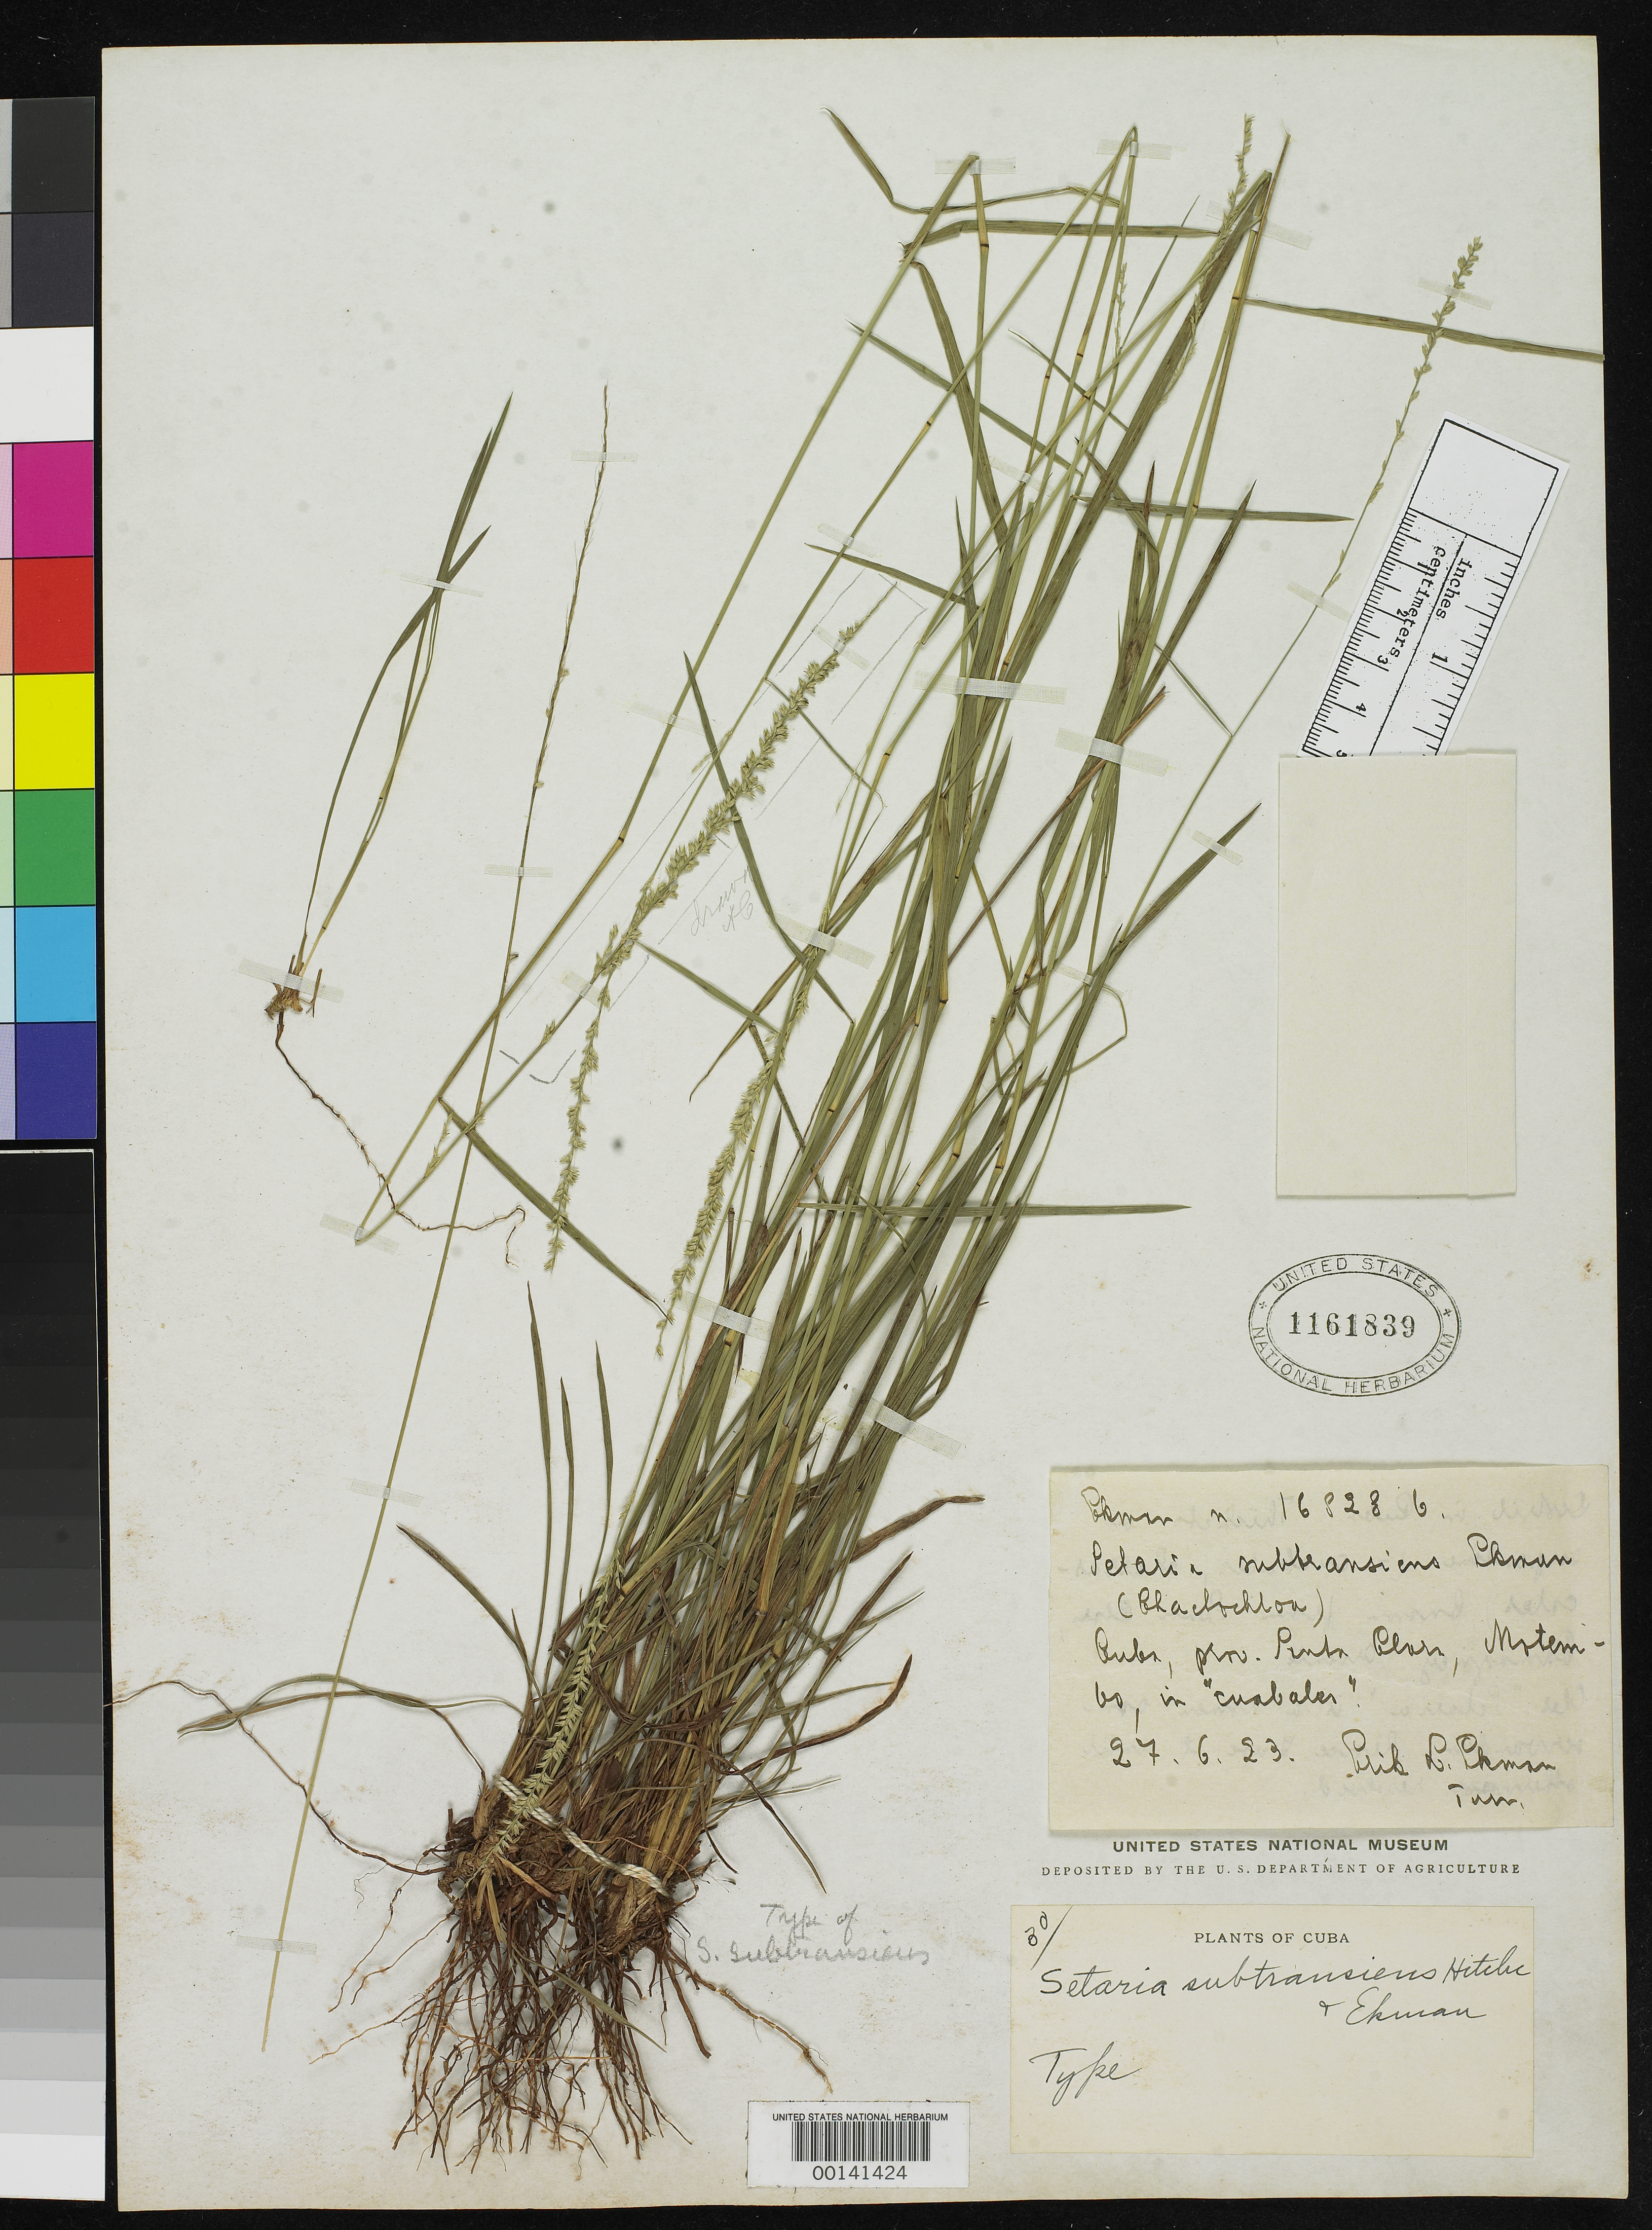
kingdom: Plantae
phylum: Tracheophyta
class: Liliopsida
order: Poales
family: Poaceae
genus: Setaria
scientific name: Setaria subtransiens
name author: Hitchc. & Ekman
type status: Holotype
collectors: E. L. Ekman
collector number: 16828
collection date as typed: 27 Jun 1923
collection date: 1923-06-27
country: Cuba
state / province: Las Villas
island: Greater Antilles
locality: Santa Clara, Motembo.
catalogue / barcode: US 1161839